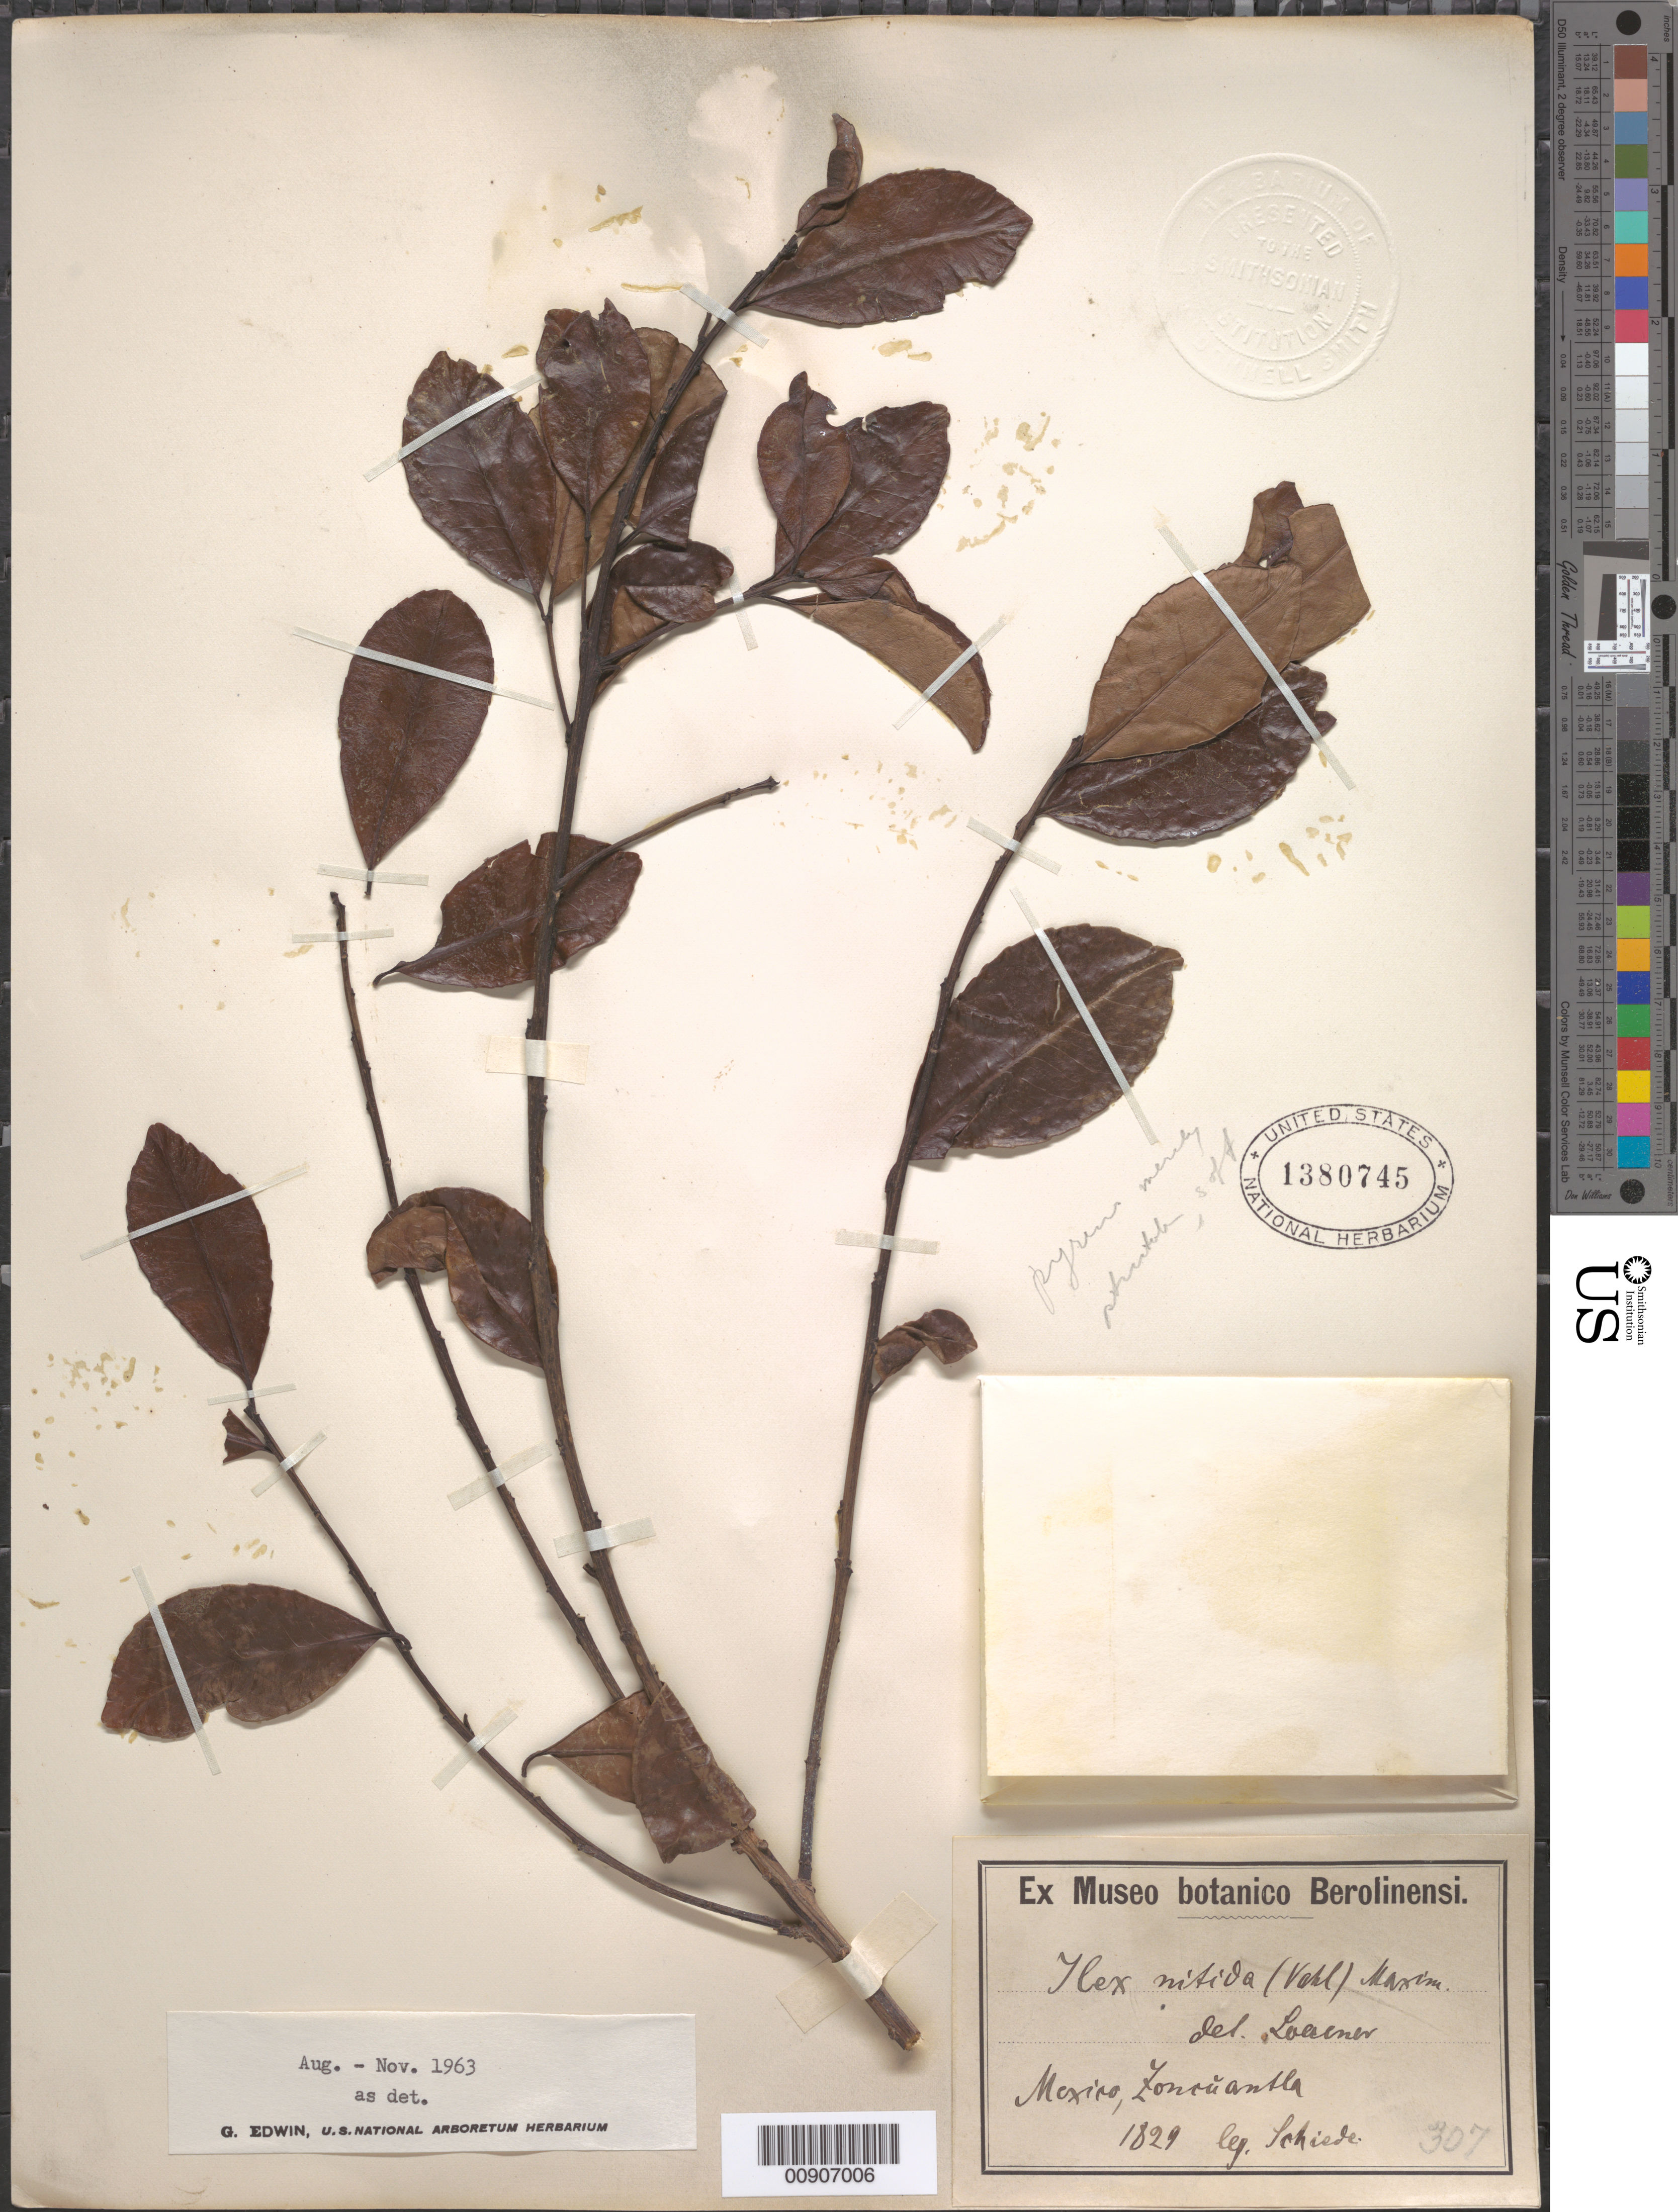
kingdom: Plantae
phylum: Tracheophyta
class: Magnoliopsida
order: Aquifoliales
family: Aquifoliaceae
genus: Ilex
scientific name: Ilex nitida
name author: (Vahl) Maxim.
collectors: Schiede, --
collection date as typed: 1829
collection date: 1829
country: Mexico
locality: Zoncuatla.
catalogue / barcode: US 1380745